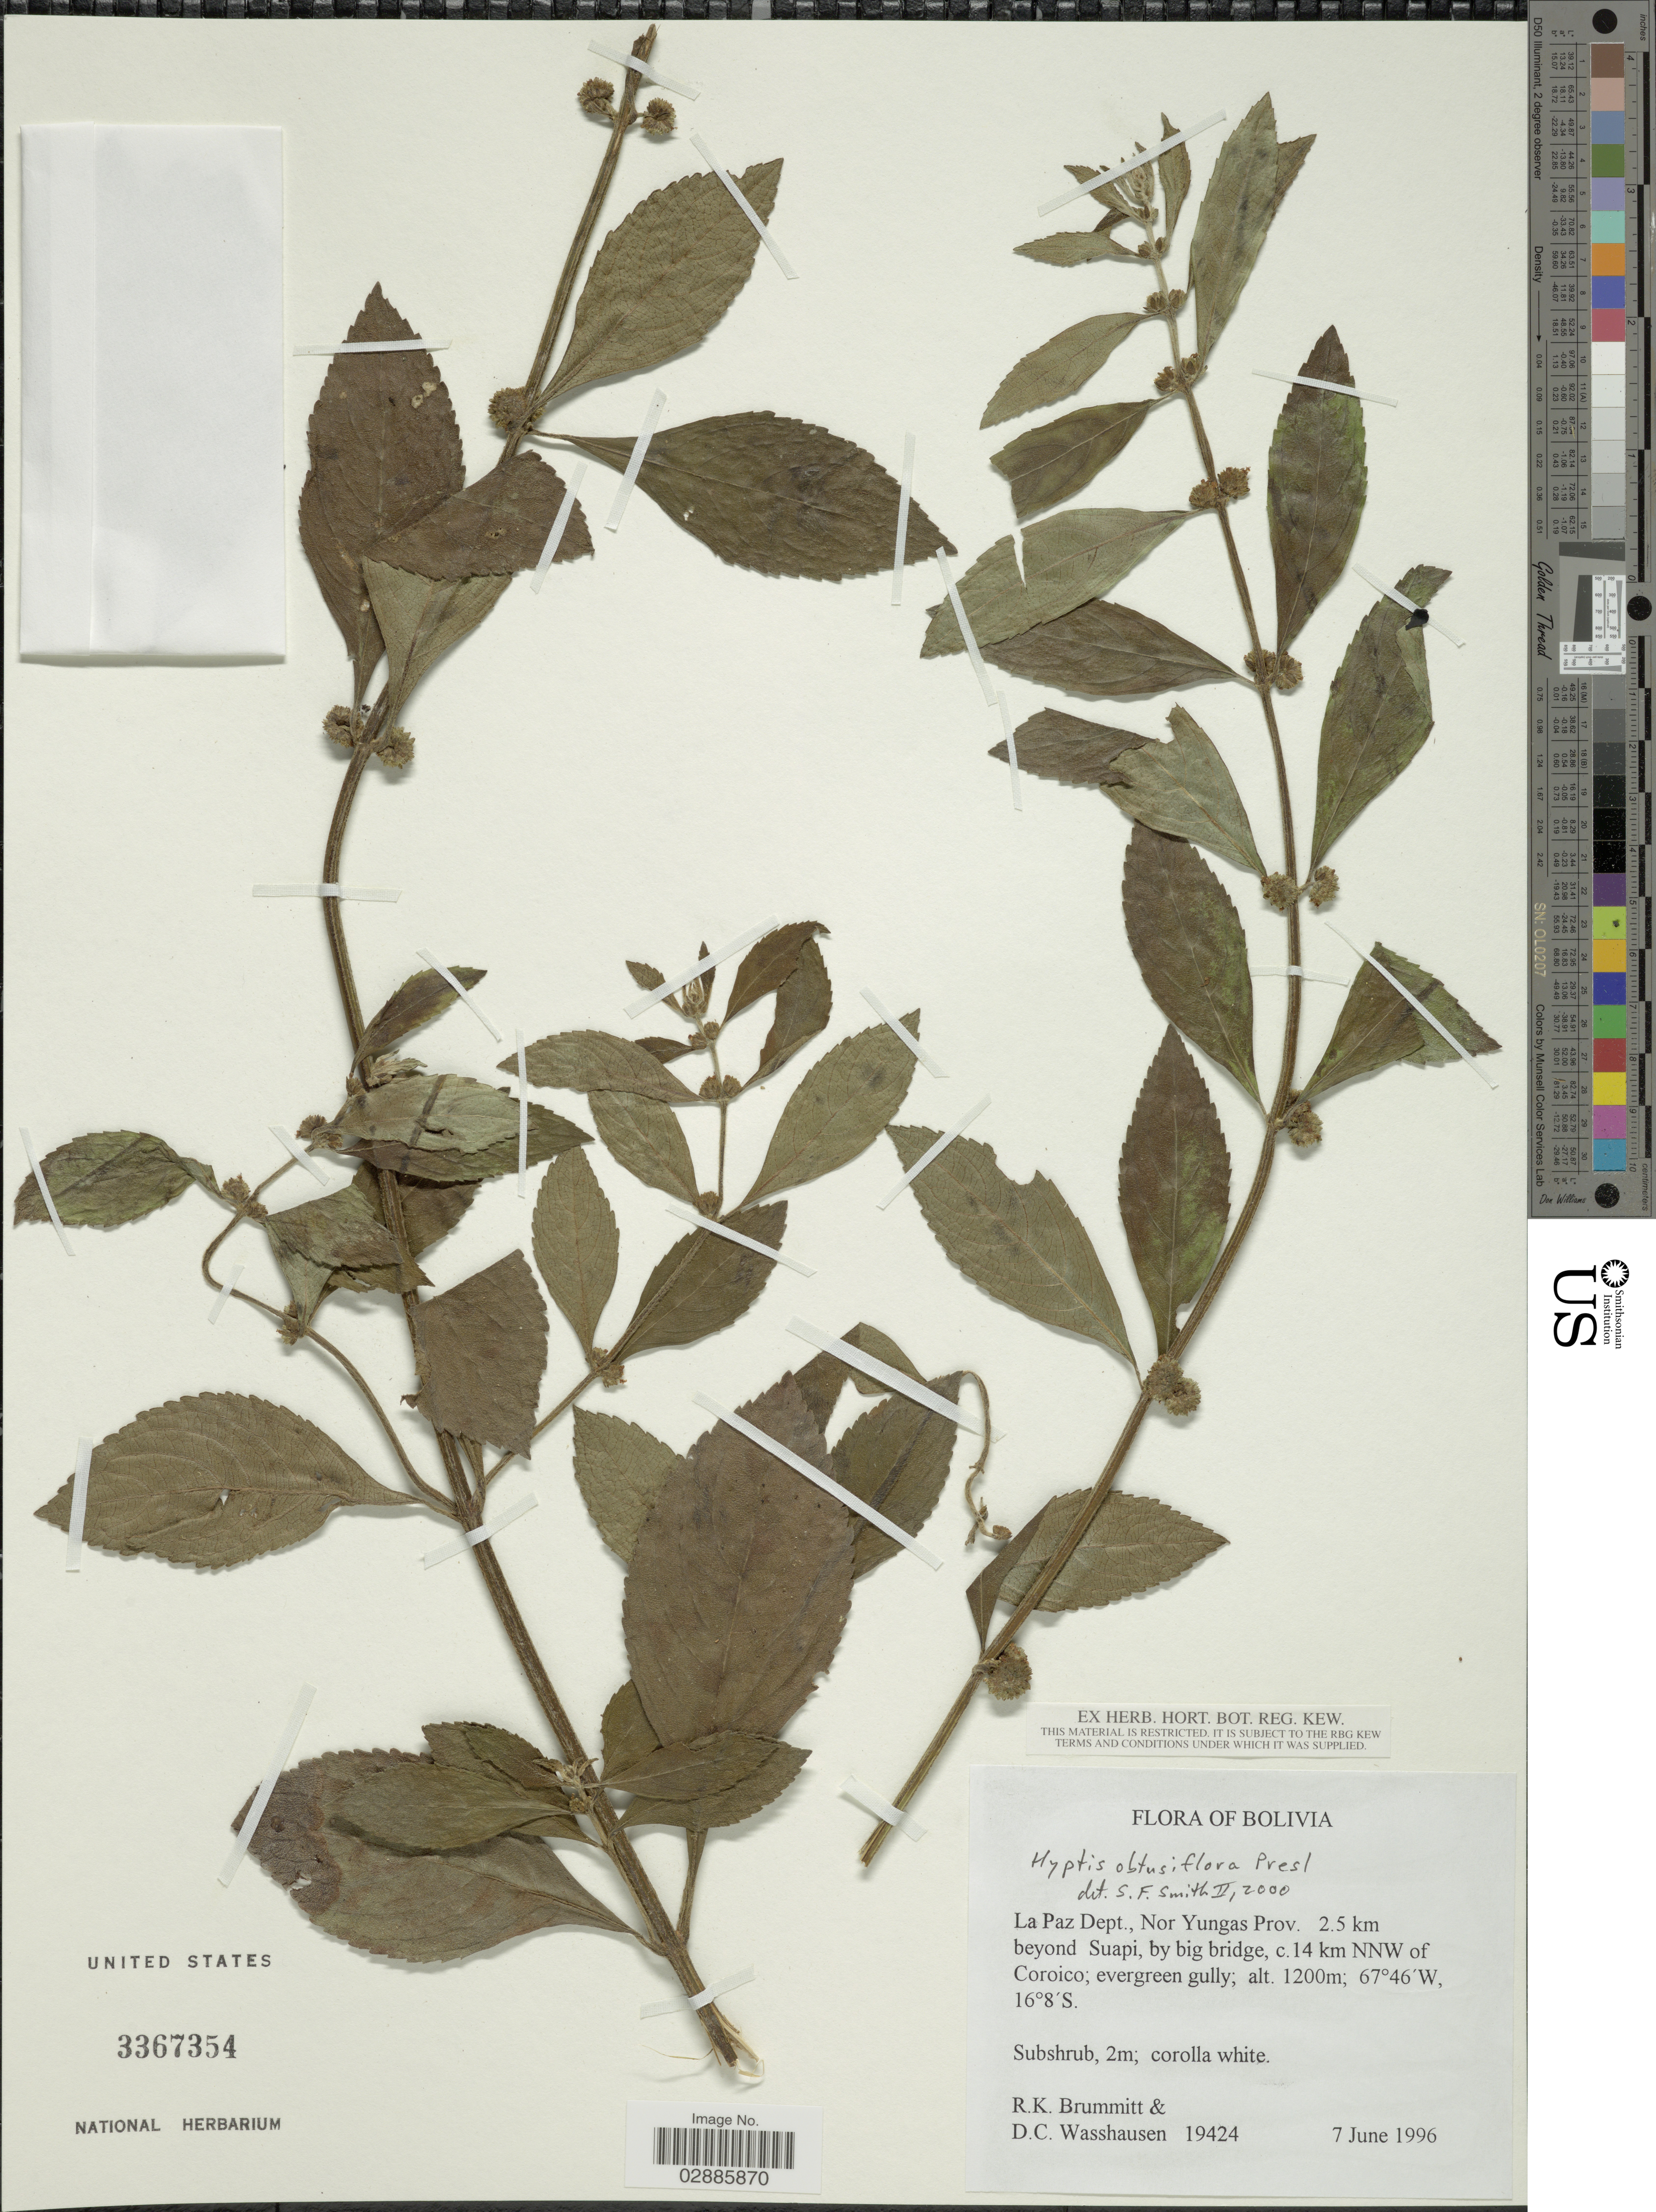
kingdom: Plantae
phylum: Tracheophyta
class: Magnoliopsida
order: Lamiales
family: Lamiaceae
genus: Hyptis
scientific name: Hyptis obtusiflora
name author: C. Presl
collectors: R. K. Brummitt & D. C. Wasshausen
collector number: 19424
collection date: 1996-06-07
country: Bolivia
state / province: La Paz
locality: La Paz Dept., Nor Yungas Prov. 2.5 km beyond Suapi, by big bridge, c. 14 km NNW of Coroico.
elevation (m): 1200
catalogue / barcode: US 3367354